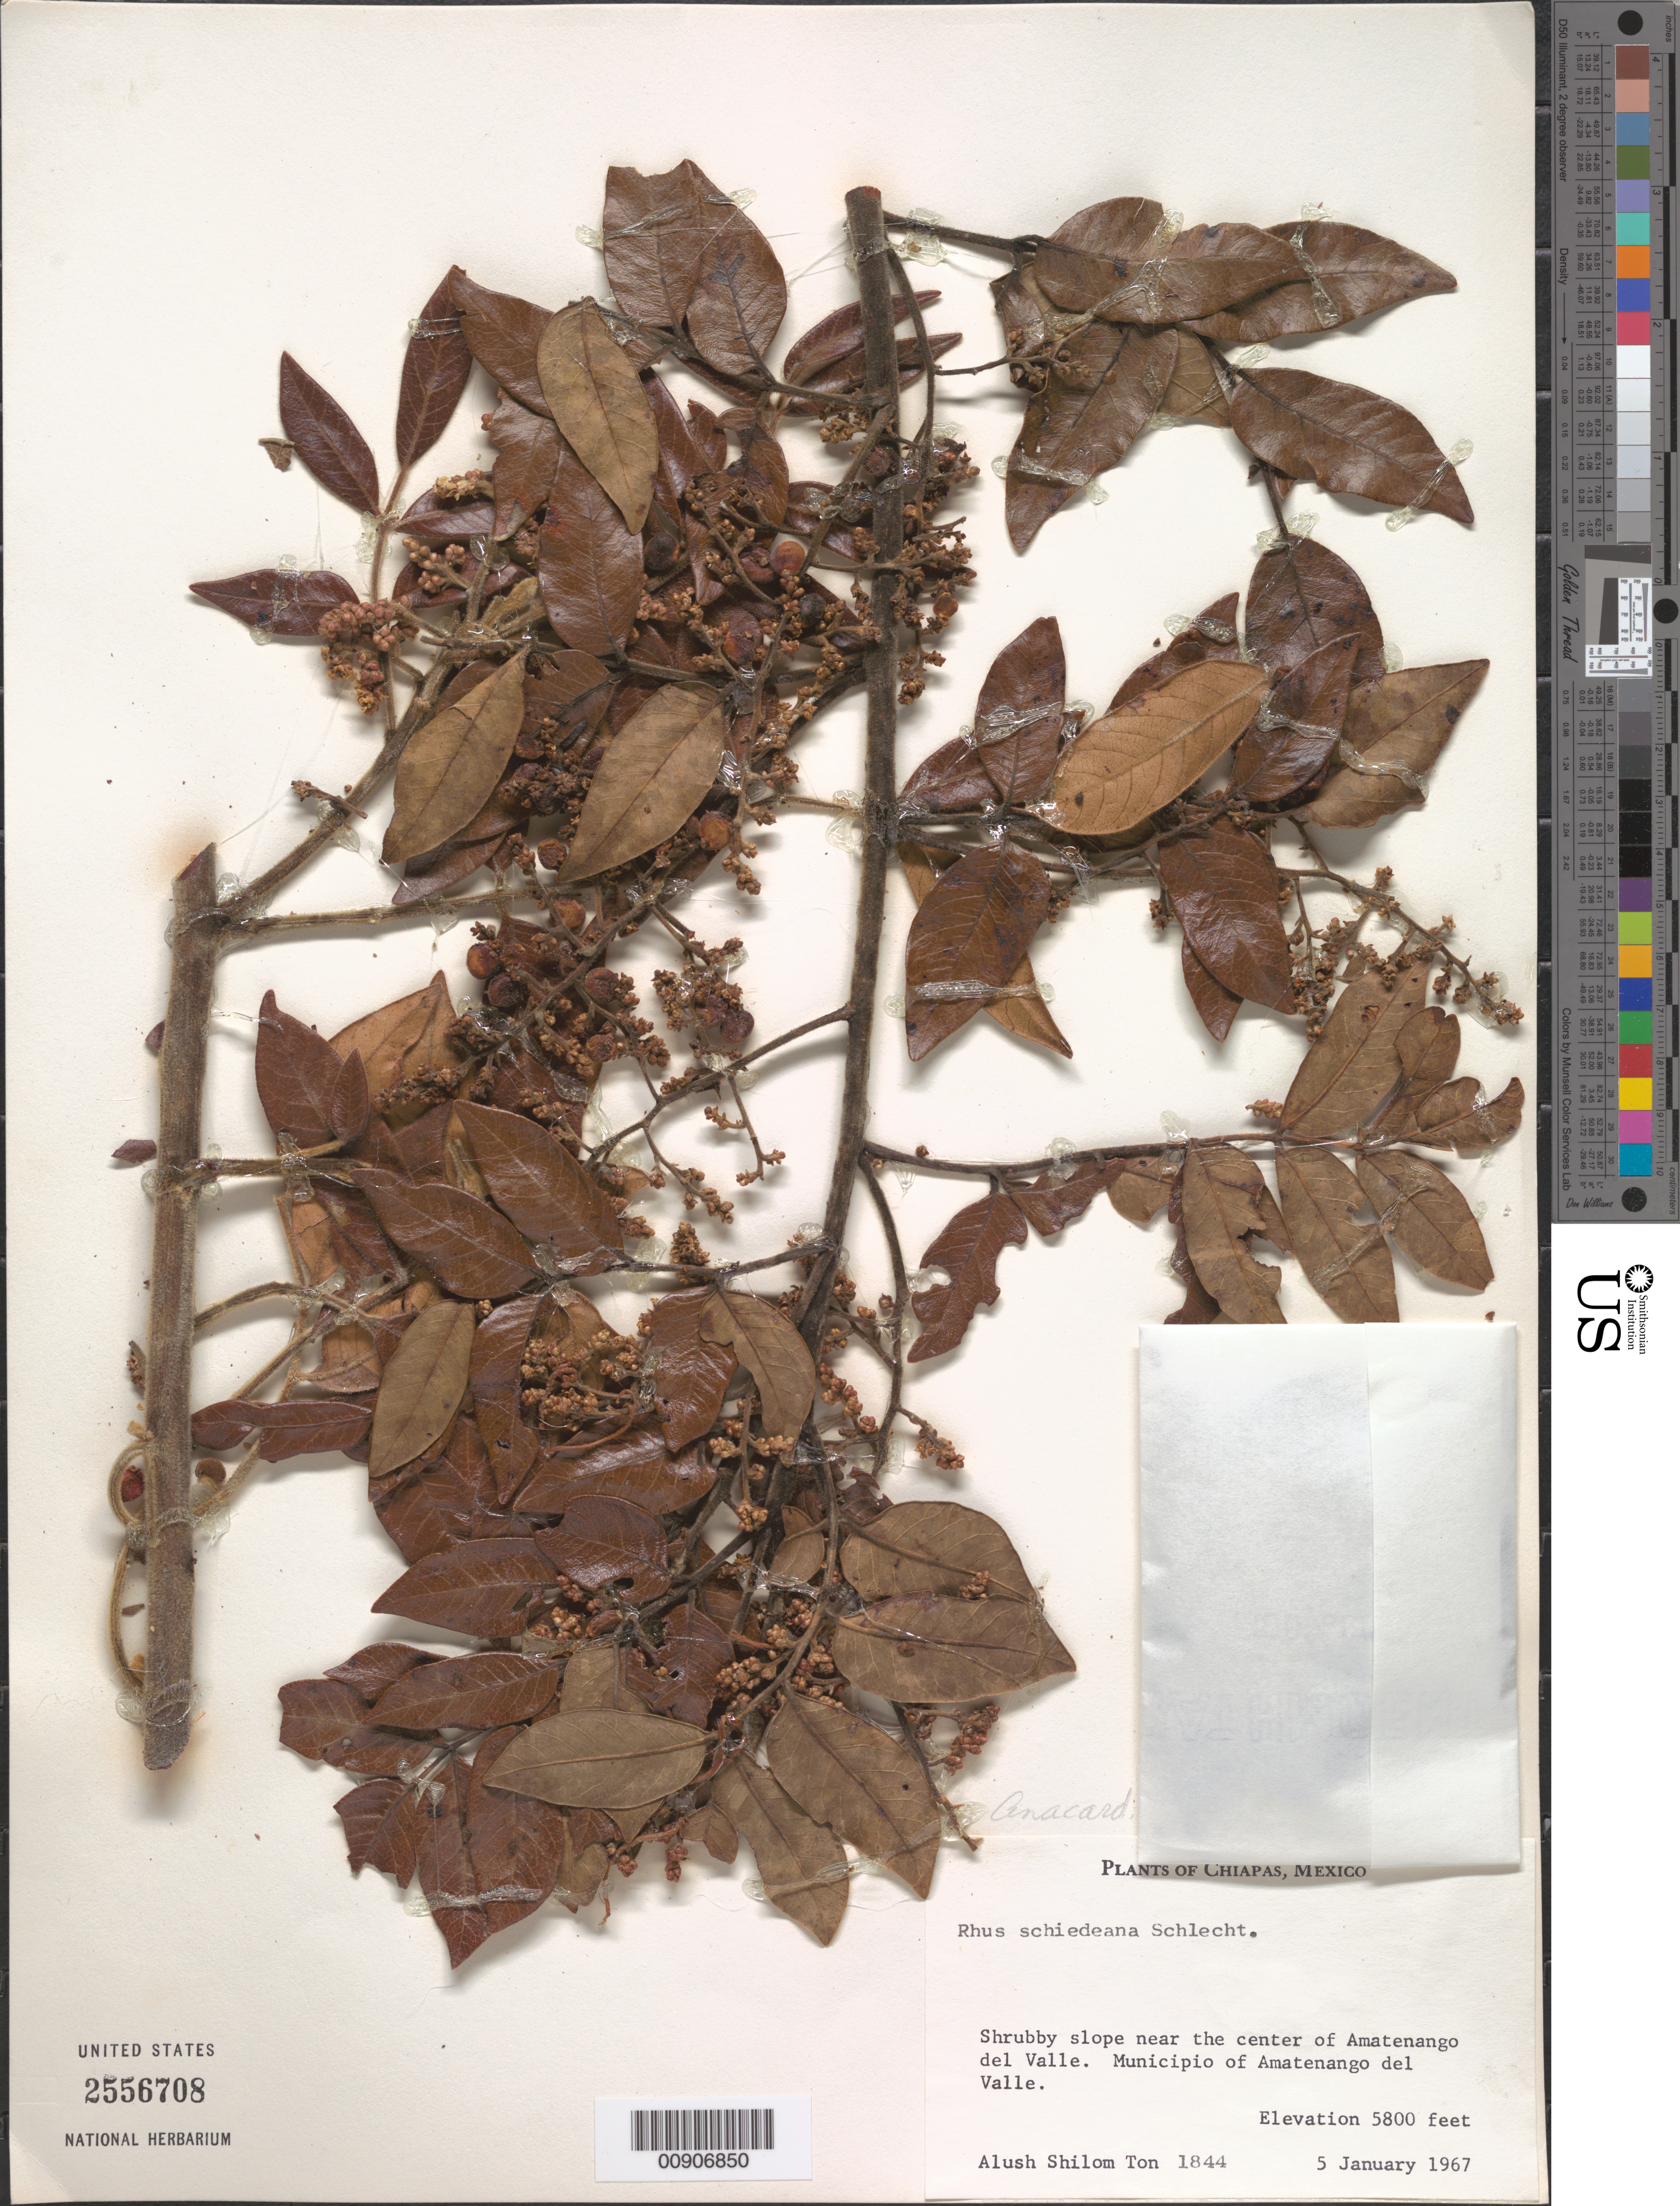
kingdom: Plantae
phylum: Tracheophyta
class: Magnoliopsida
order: Sapindales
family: Anacardiaceae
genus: Rhus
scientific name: Rhus schiedeana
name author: Schltdl.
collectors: A. Shilom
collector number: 1844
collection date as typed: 05 Jan 1967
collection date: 1967-01-05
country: Mexico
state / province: Chiapas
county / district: Amatenango del Valle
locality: Near the center of Amatenango del Valle. Municipio of Amatenango del Valle, Chiapas.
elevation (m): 1768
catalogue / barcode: US 2556708